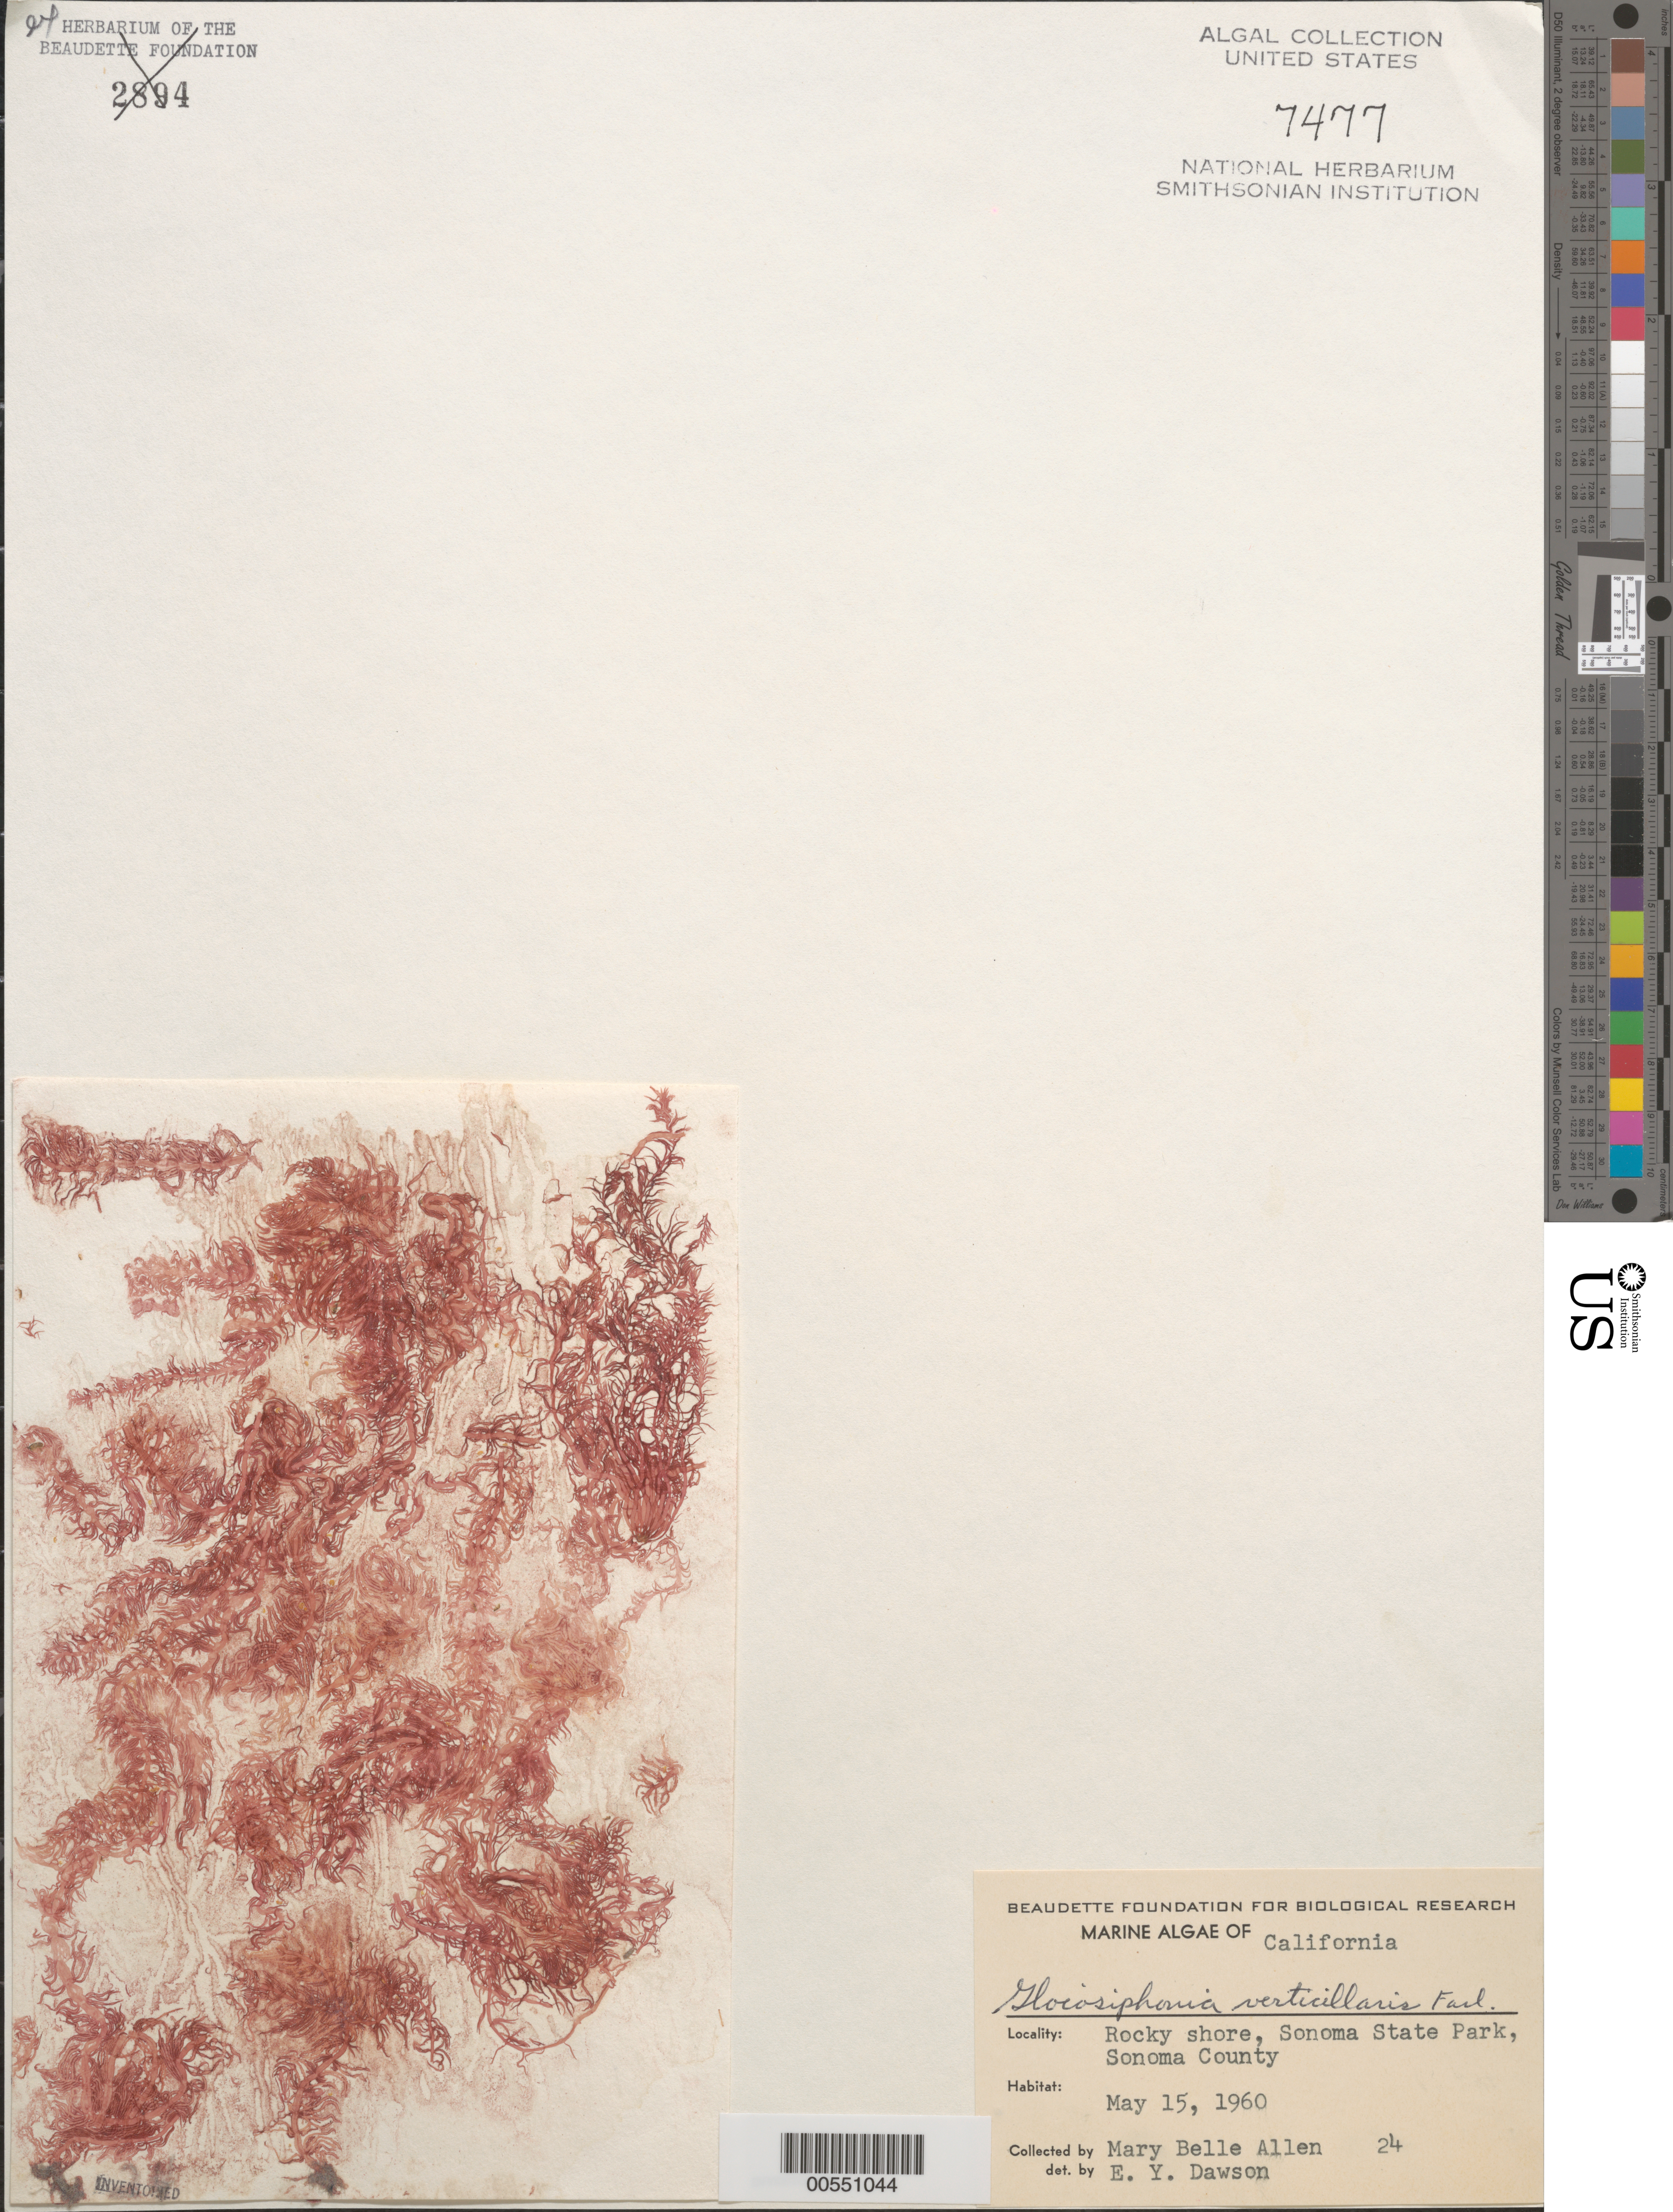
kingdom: Plantae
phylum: Rhodophyta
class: Florideophyceae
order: Gigartinales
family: Gloiosiphoniaceae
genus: Gloiosiphonia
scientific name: Gloiosiphonia verticillaris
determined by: Dawson, E. Y.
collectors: M. B. Allen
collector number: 24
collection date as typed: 15 May 1960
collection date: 1960-05-15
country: United States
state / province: California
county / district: Sonoma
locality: Sonoma State Park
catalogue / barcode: US 7477